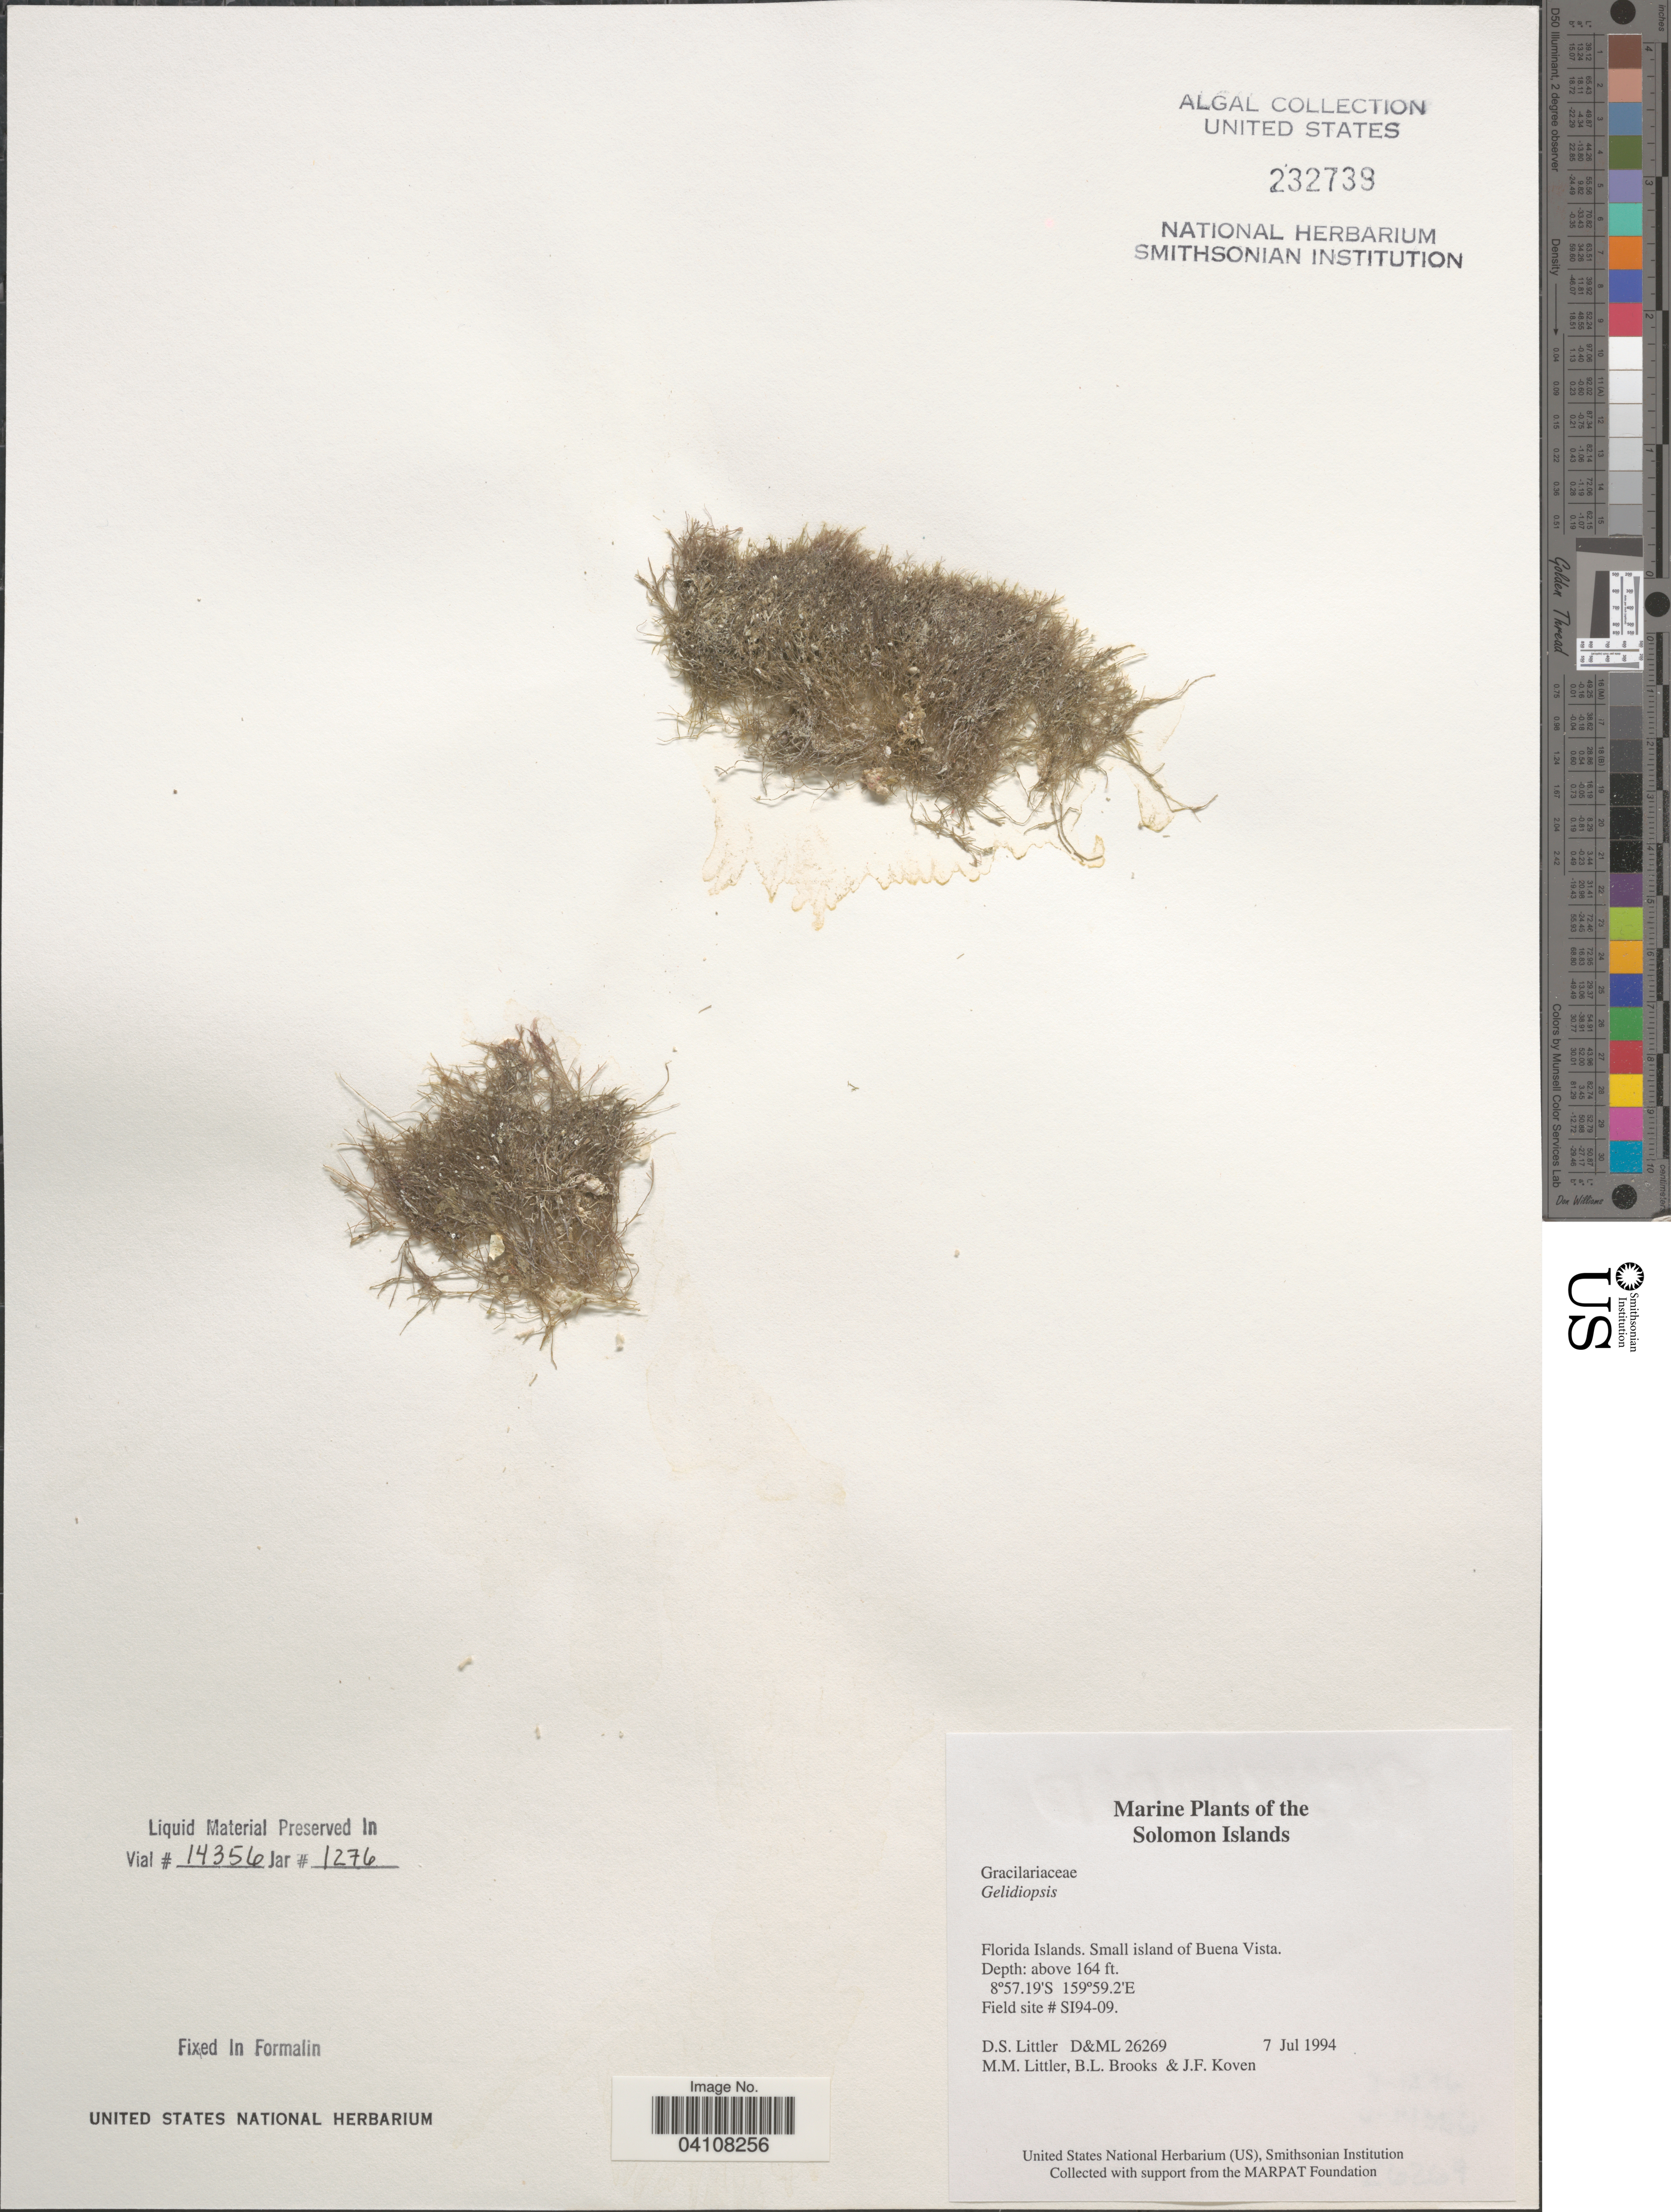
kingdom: Plantae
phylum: Rhodophyta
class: Florideophyceae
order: Rhodymeniales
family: Lomentariaceae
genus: Ceratodictyon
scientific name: Ceratodictyon sp.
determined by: Algae name updating Project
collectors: D. S. Littler, B. Brooks & J. Koven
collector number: D&ML26269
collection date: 1994-07-07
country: Solomon Islands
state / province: Solomon Islands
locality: Florida Islands. Small island of Buena Vista. Field site # SI94-09.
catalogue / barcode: US 232739